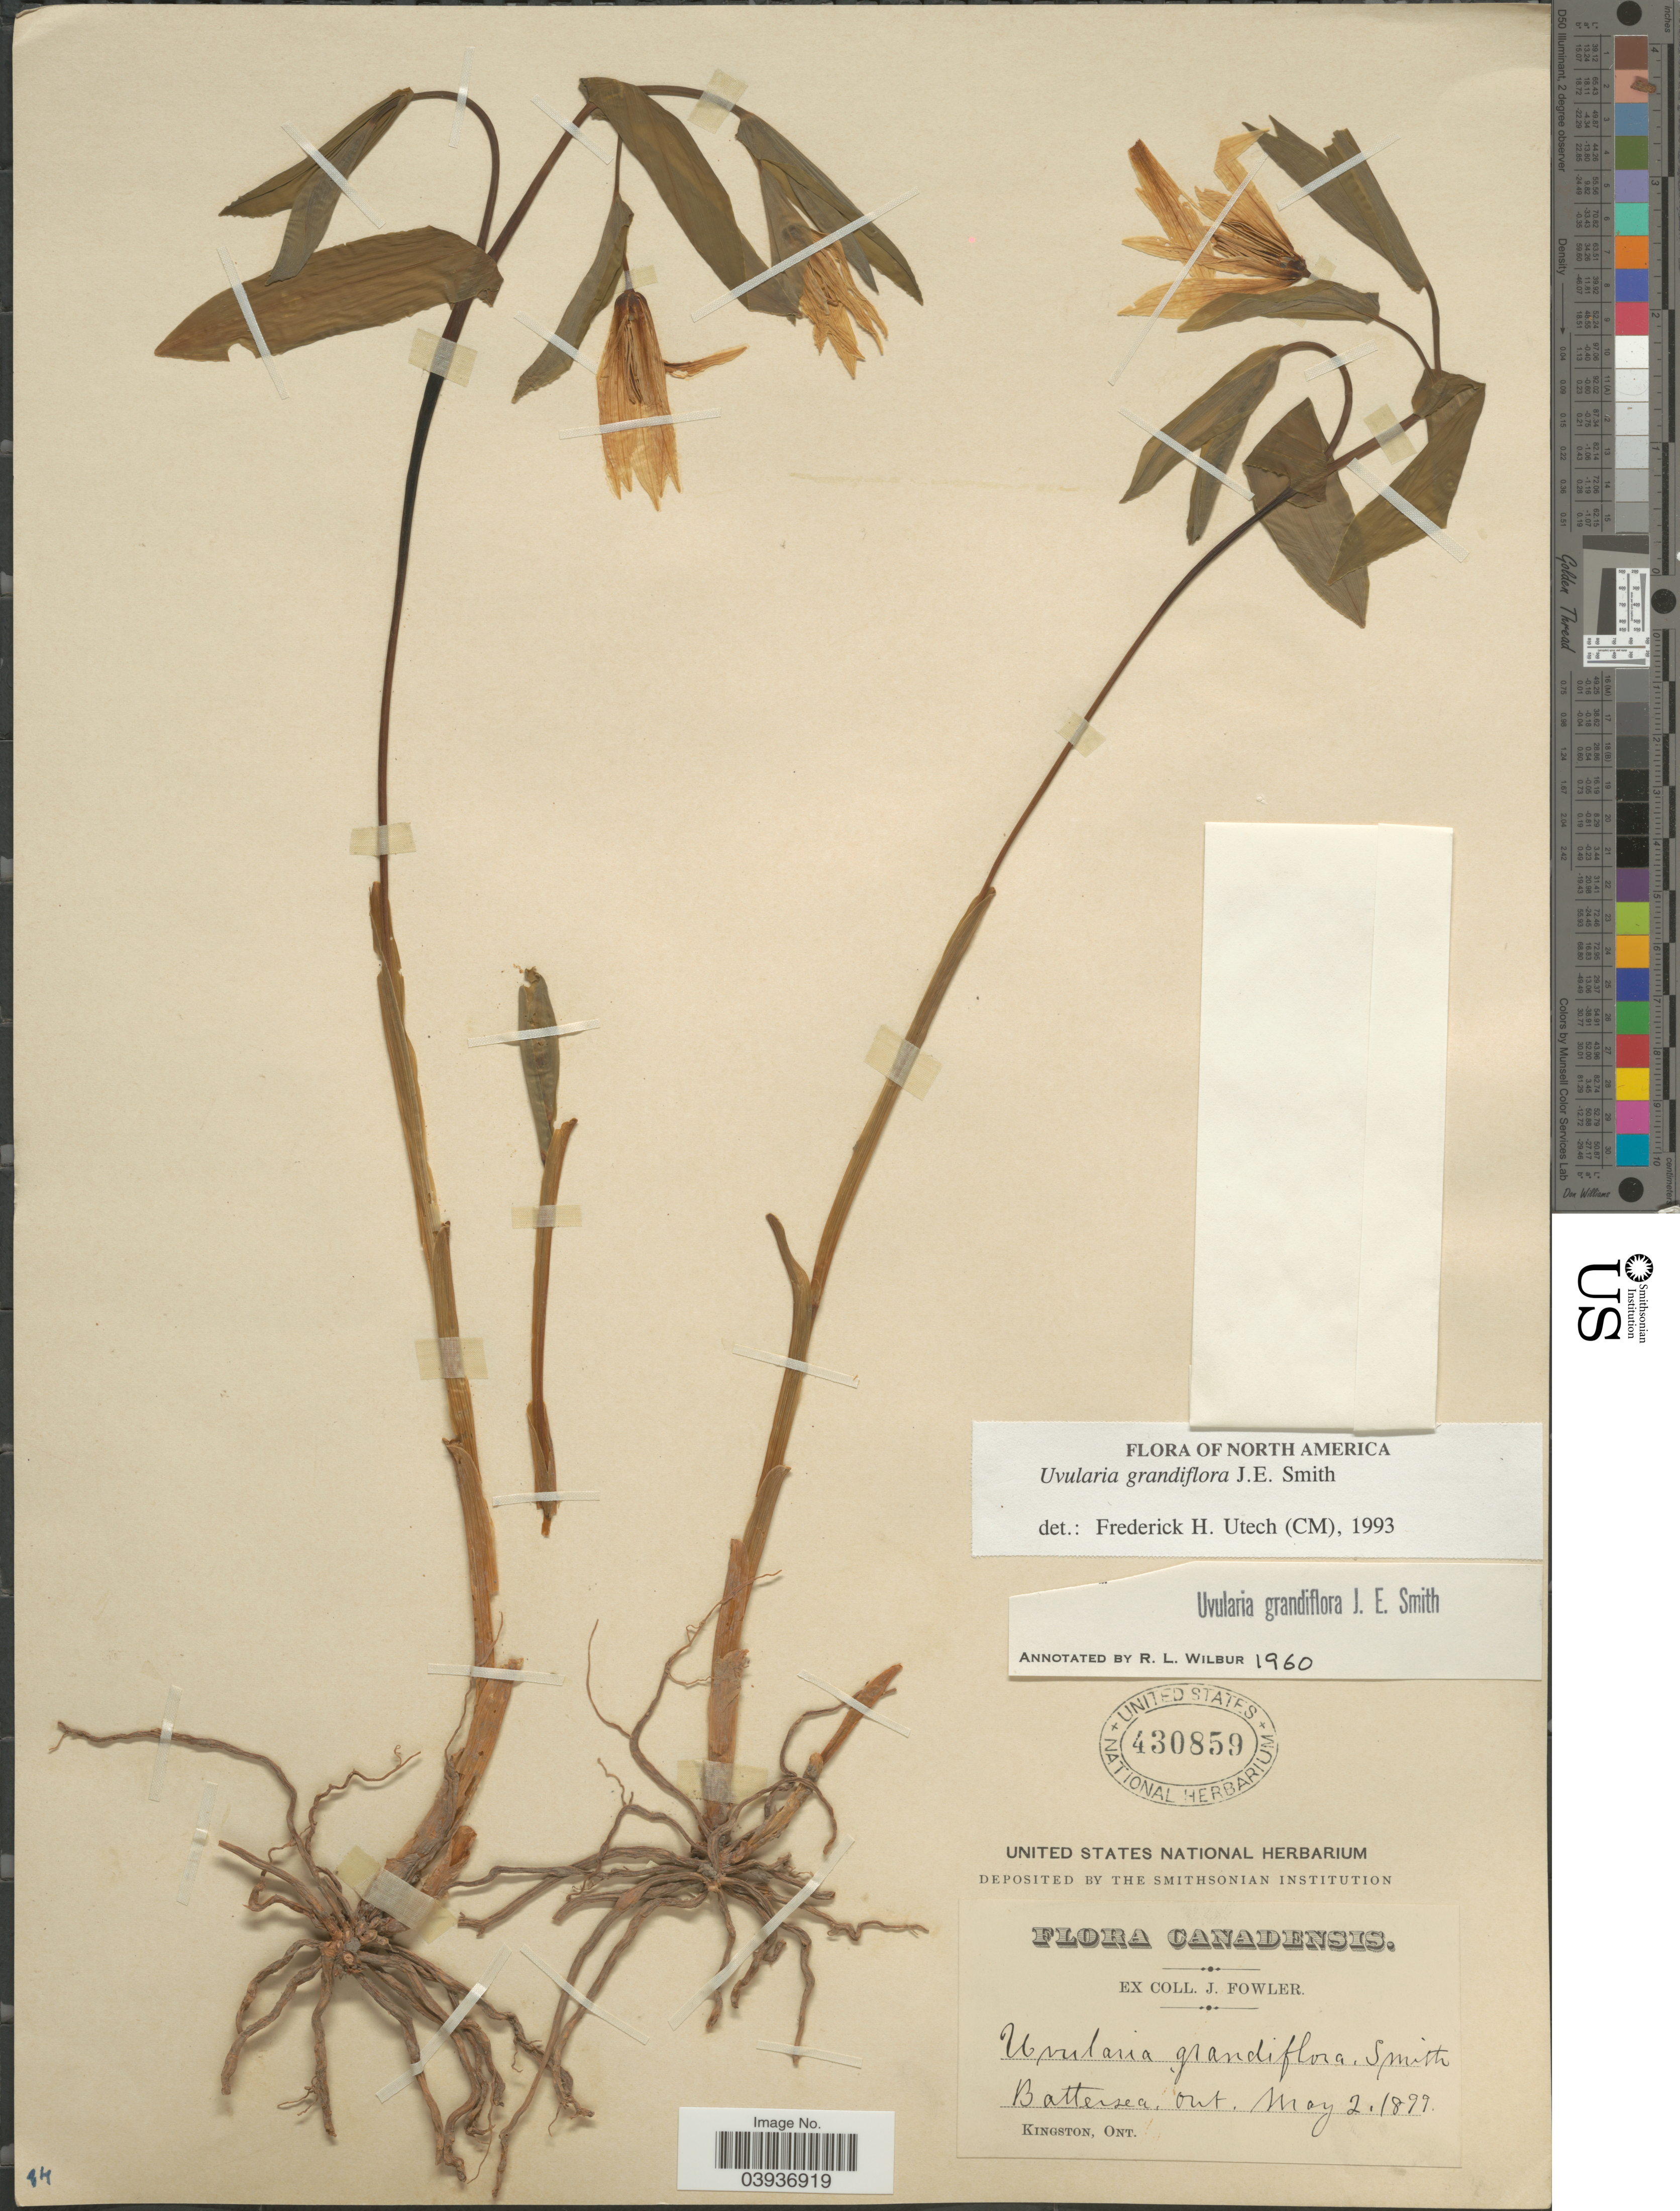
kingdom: Plantae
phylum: Tracheophyta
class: Liliopsida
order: Liliales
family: Colchicaceae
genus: Uvularia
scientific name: Uvularia grandiflora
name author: Sm.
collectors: J. Fowler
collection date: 1899-05-02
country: Canada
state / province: Ontario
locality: Battersea. Kingston.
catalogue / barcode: US 430859